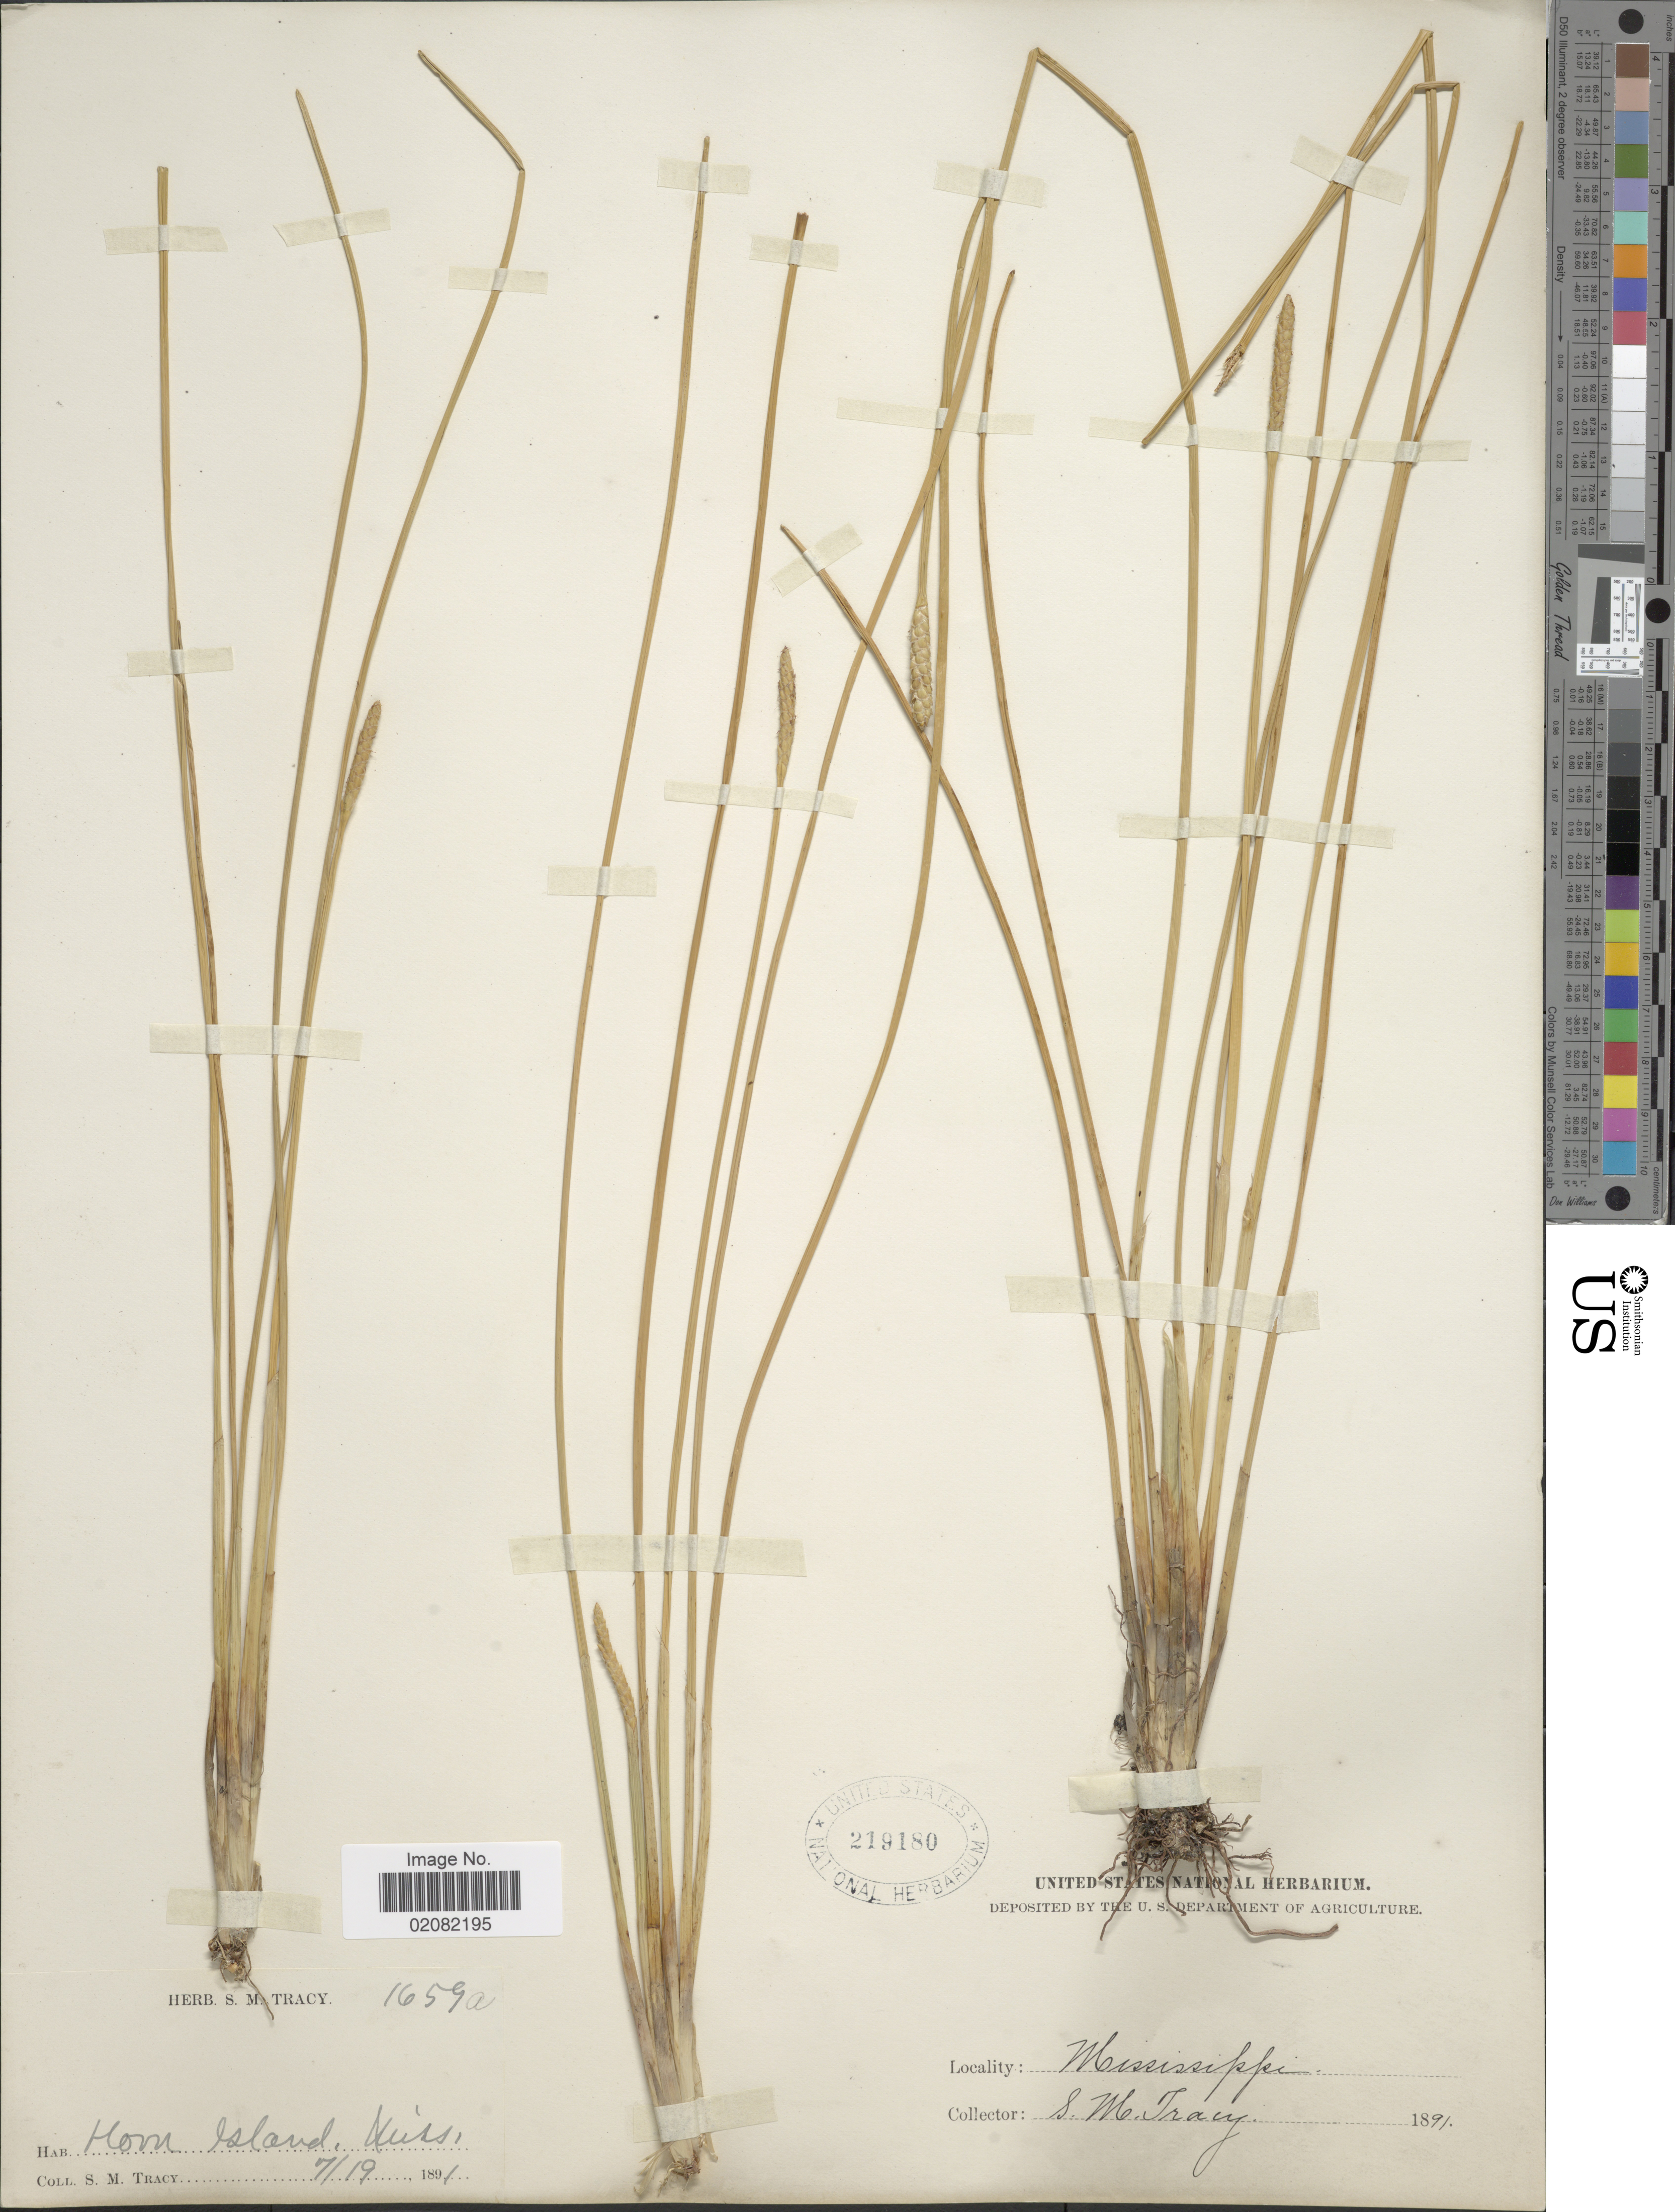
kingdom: Plantae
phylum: Tracheophyta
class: Liliopsida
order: Poales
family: Cyperaceae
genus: Eleocharis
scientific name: Eleocharis cellulosa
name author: Torr.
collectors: S. M. Tracy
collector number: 1659a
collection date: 1891-07-19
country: United States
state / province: Mississippi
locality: Horn Island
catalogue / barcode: US 219180